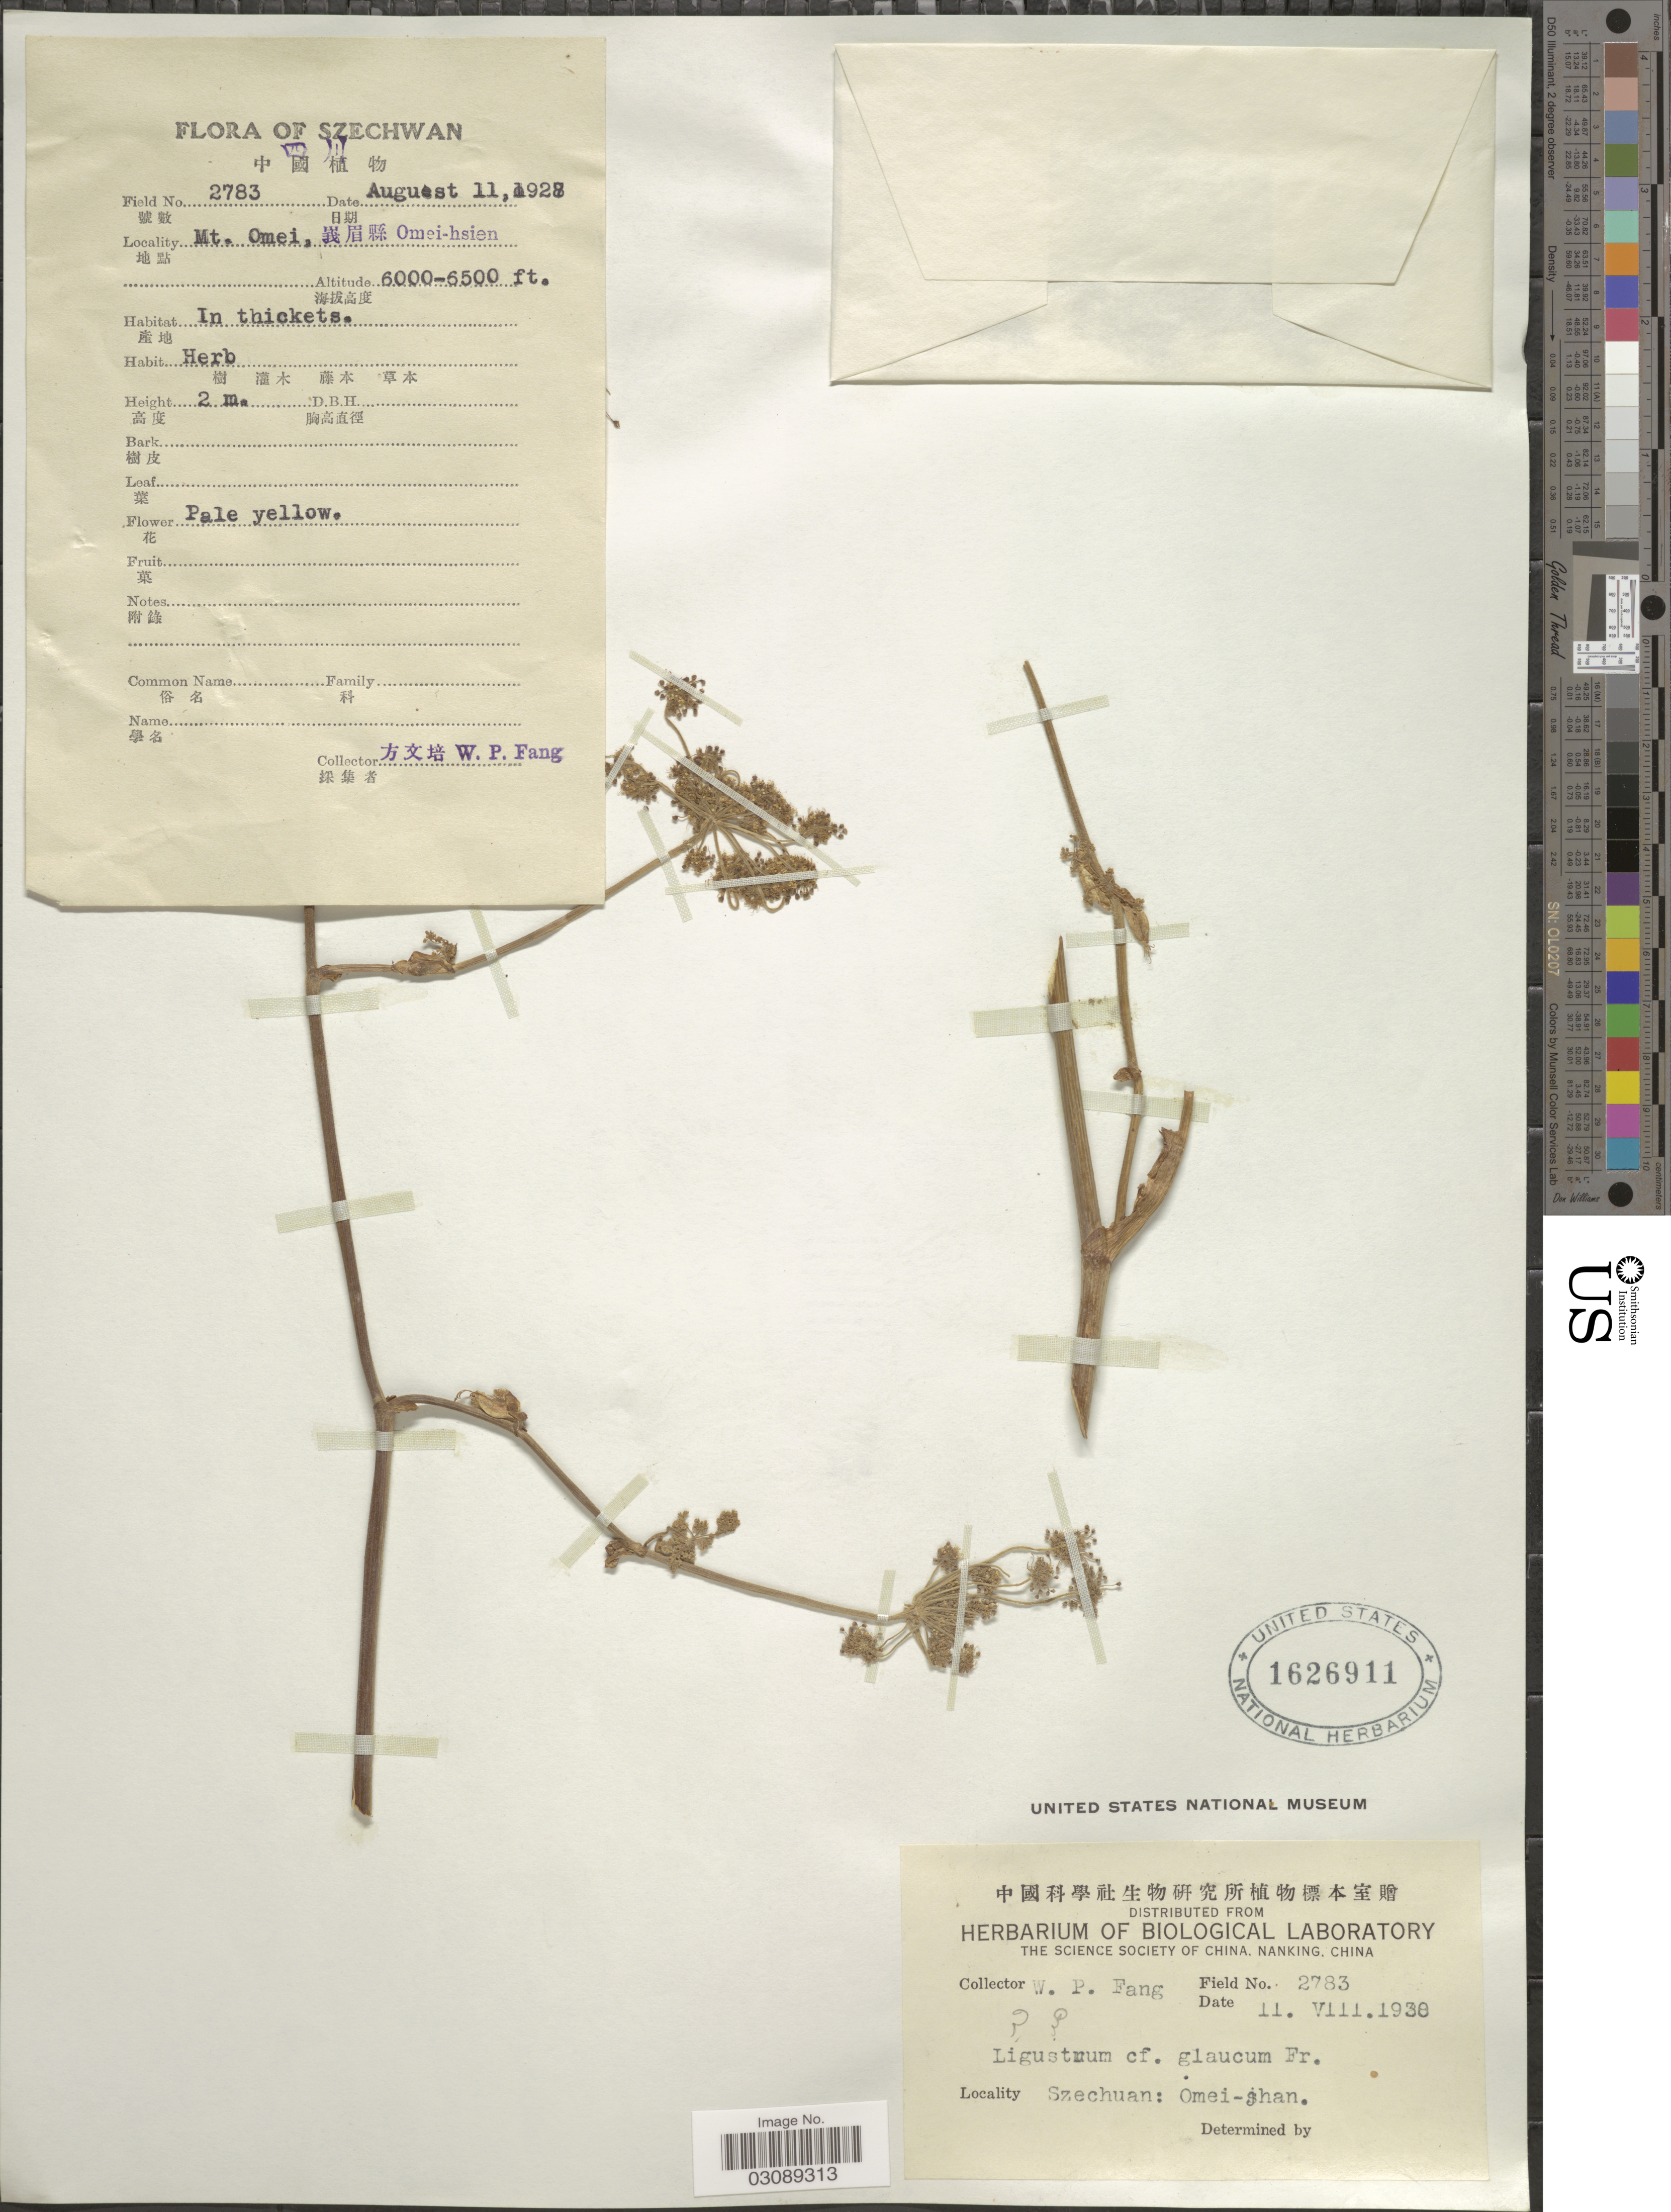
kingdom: Plantae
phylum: Tracheophyta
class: Magnoliopsida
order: Apiales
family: Apiaceae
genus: Ligusticum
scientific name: Ligusticum sp.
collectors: W. P. Fang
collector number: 2783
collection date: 1928-08-11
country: China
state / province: Sichuan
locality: Szechwan: Omei-shan. Mt. Omei, Omei-hsien.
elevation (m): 1829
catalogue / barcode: US 1626911